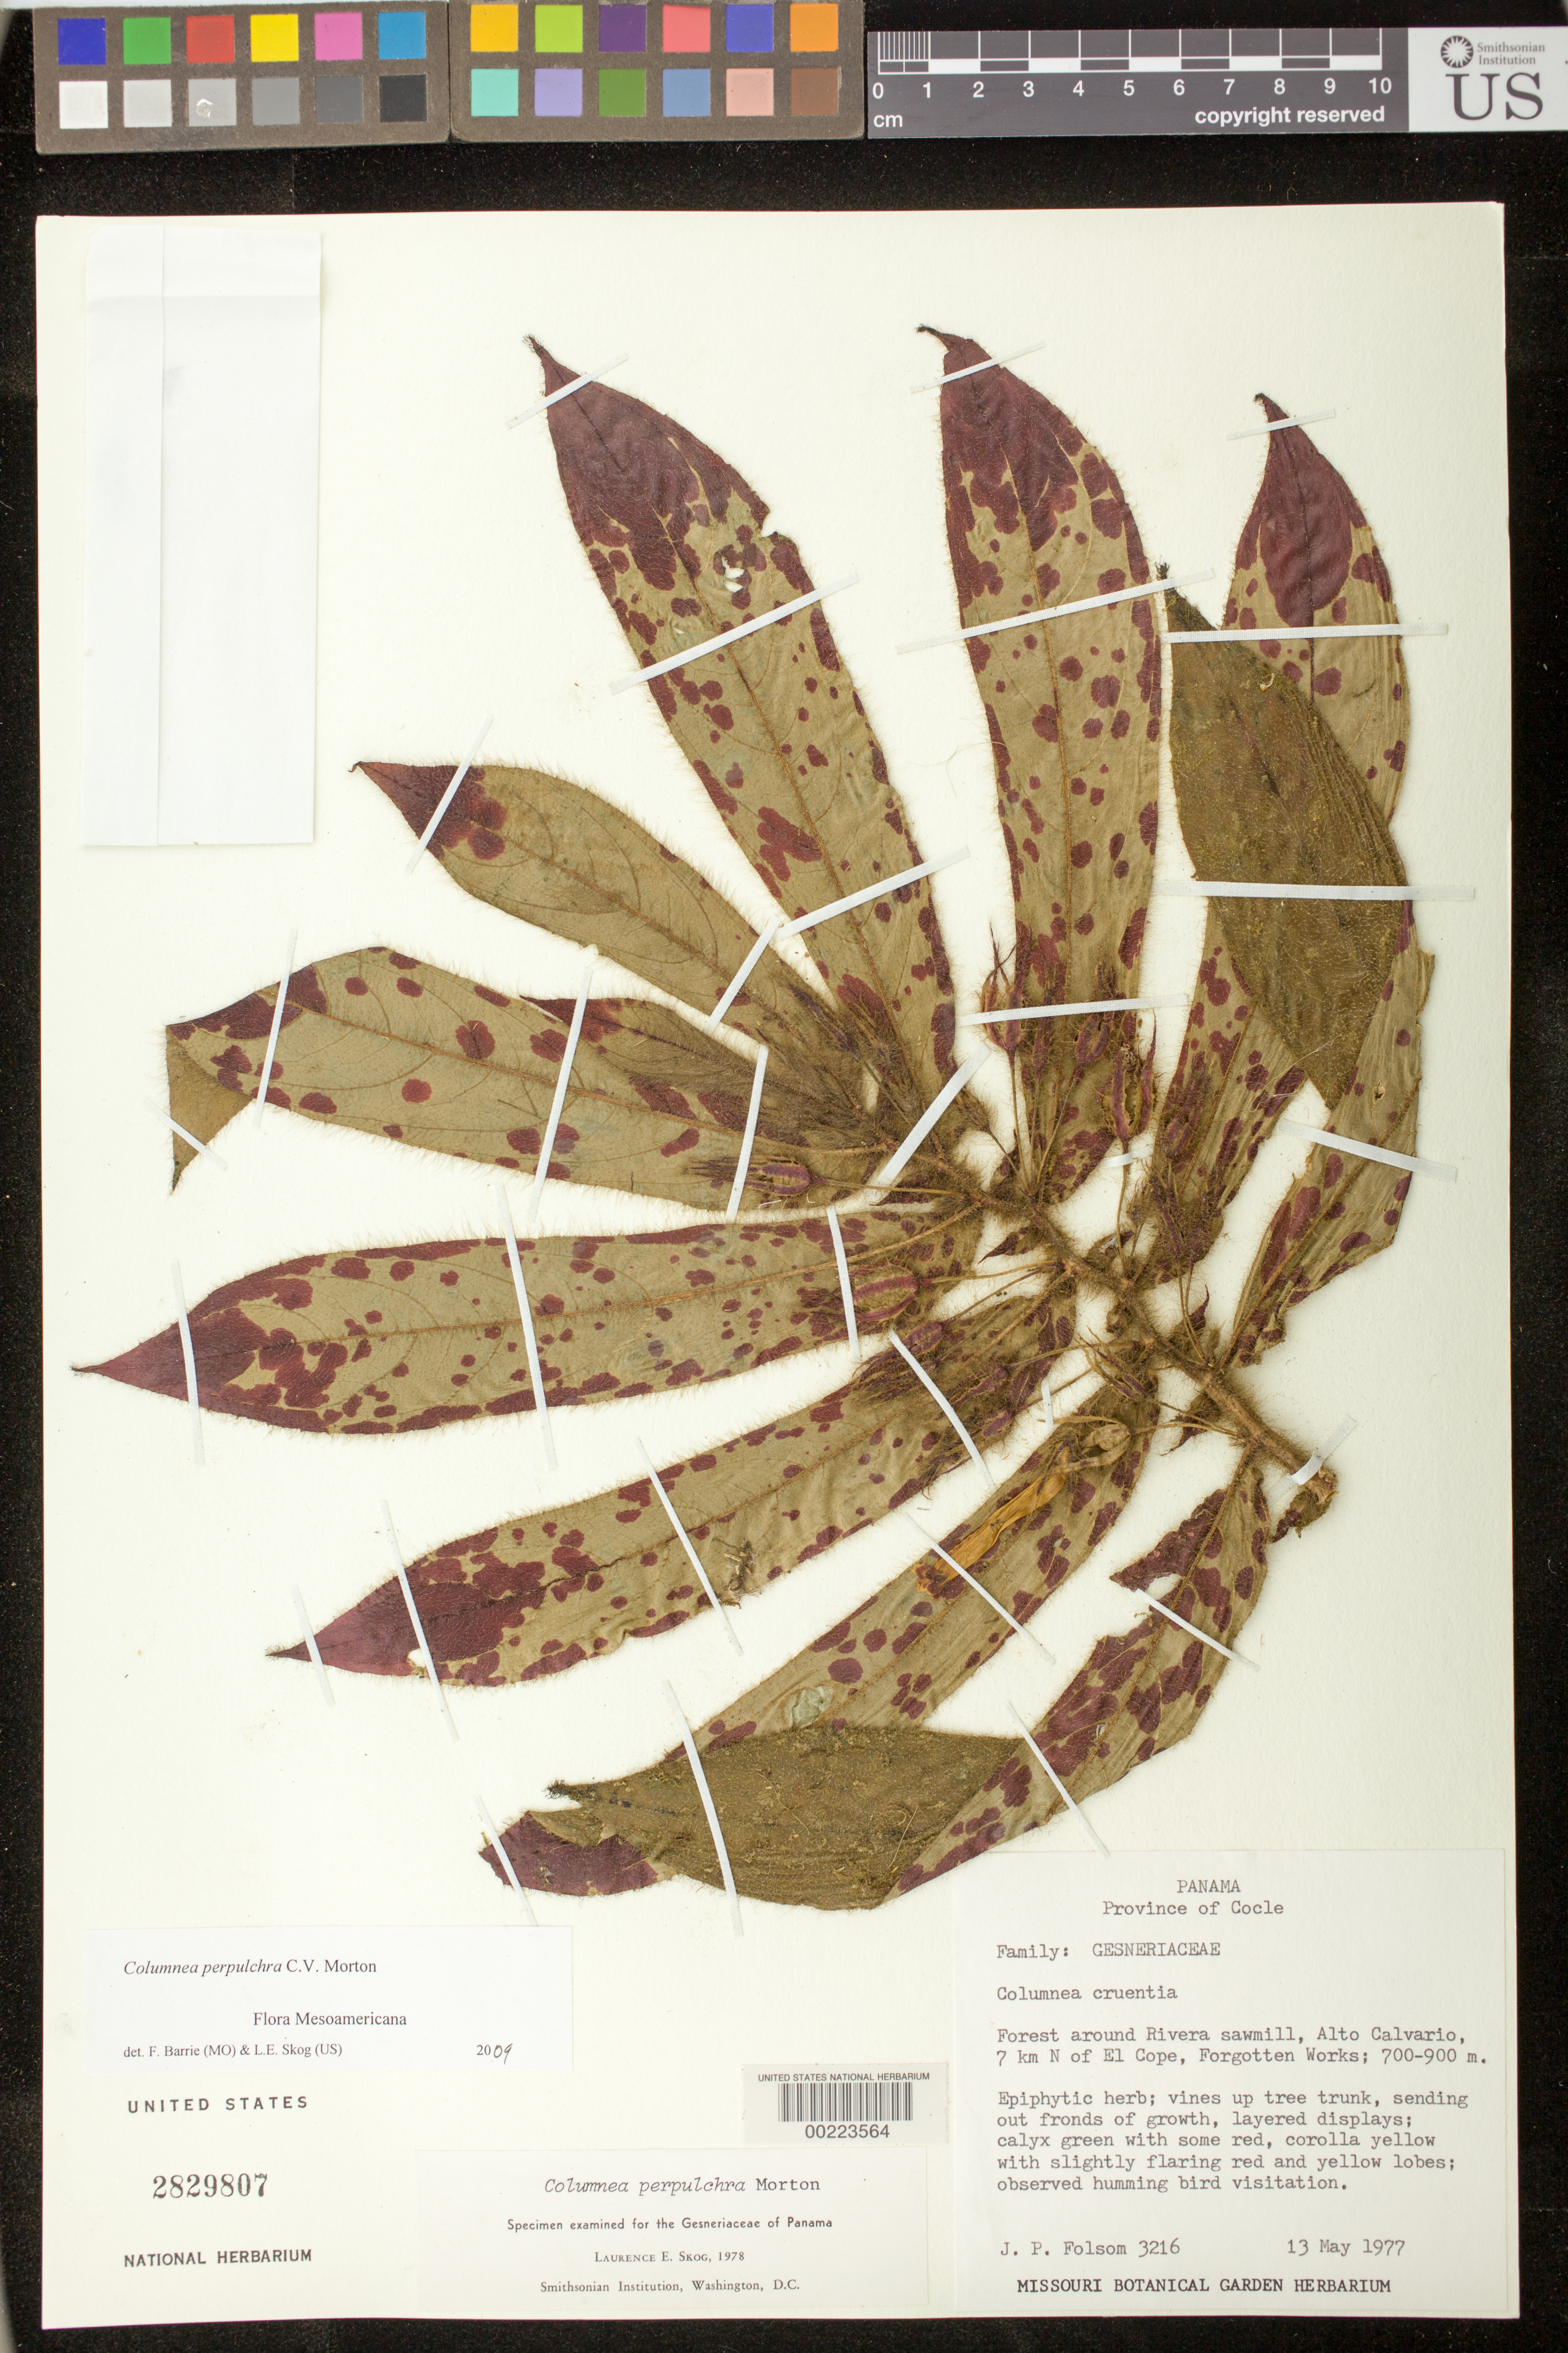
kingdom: Plantae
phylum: Tracheophyta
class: Magnoliopsida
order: Lamiales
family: Gesneriaceae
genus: Columnea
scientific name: Columnea perpulchra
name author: C.V. Morton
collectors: J. P. Folsom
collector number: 3216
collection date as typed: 13 May 1977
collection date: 1977-05-13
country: Panama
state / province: Coclé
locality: Rivera Sawmill, Alto Calvario, 7 km N of El Cope, Forgotten Works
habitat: Forest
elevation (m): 700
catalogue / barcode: US 2829807